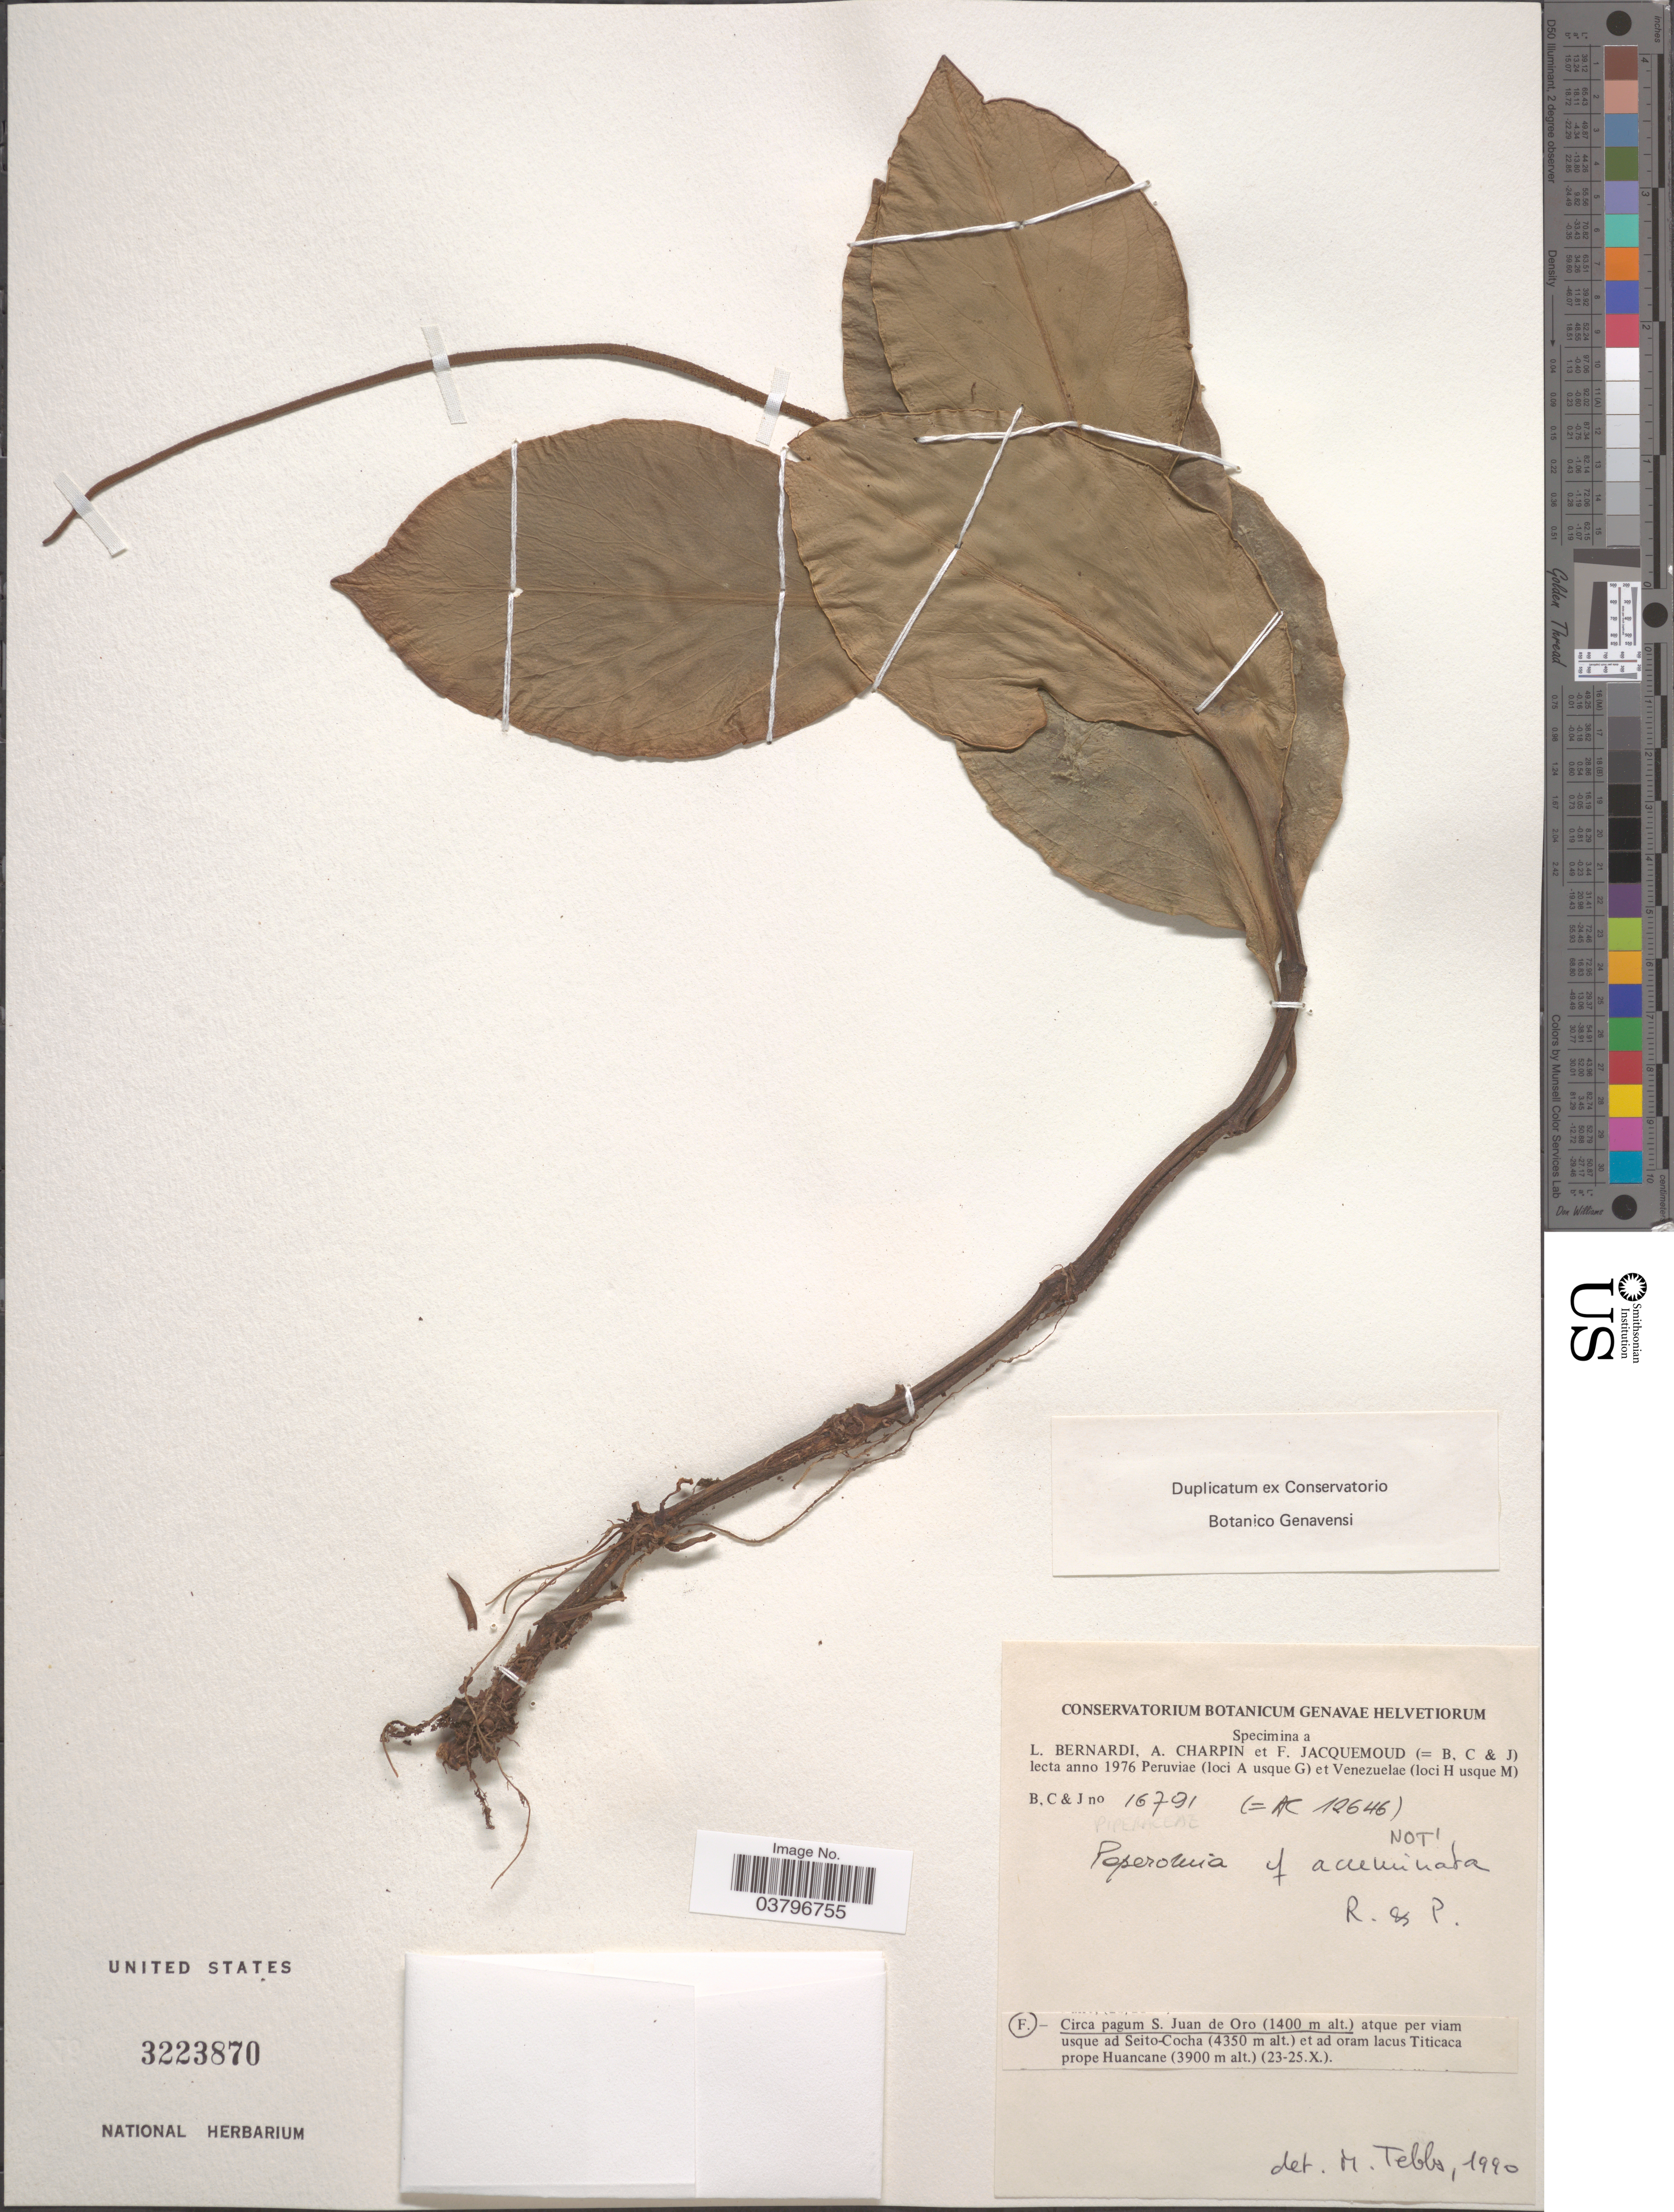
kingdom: Plantae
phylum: Tracheophyta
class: Magnoliopsida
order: Piperales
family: Piperaceae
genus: Peperomia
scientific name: Peperomia abrupte-acutata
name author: Trel. & Yunck.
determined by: Jiménez, José Estaban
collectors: L. Bernardi, A. Charpin & F. Jacquemoud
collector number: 16791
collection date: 1976-10-23/1976-10-25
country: Peru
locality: Circa pagum S. Juan de Oro atque per viam usque ad Seito-Cocha et ad oram lacus Titicaca prope Huancane.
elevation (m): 1400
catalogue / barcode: US 3223870